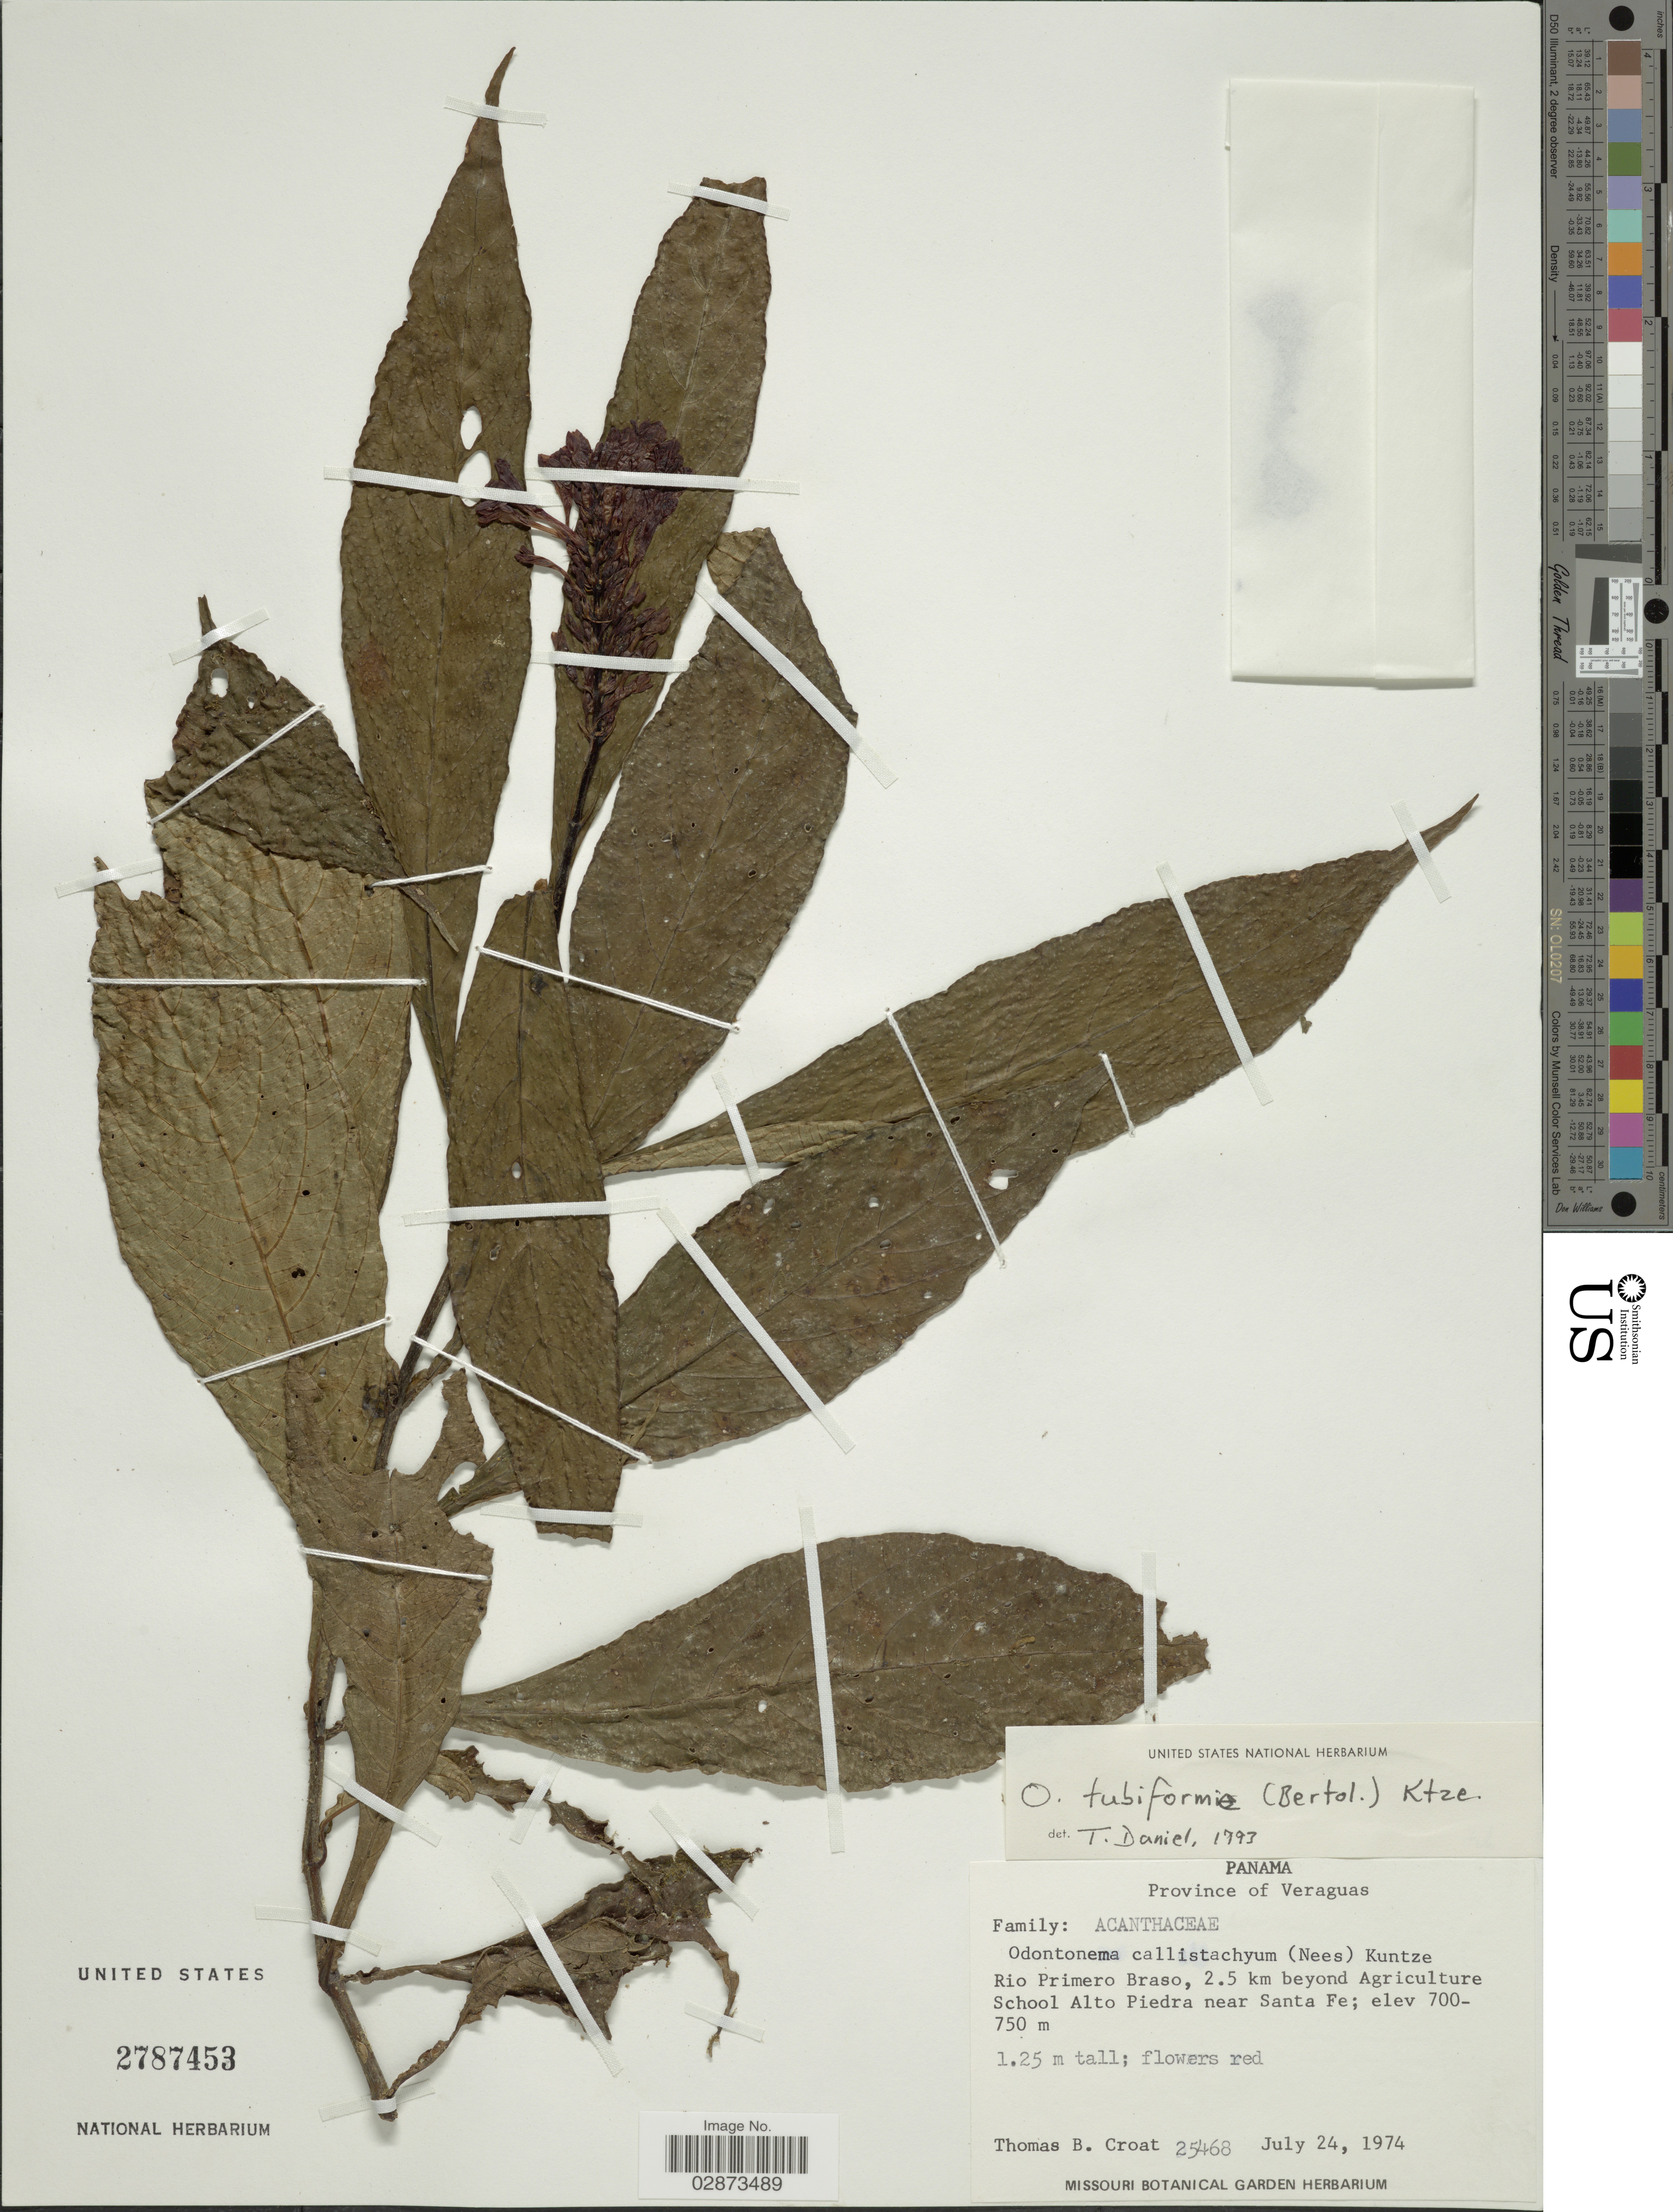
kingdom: Plantae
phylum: Tracheophyta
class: Magnoliopsida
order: Lamiales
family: Acanthaceae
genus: Odontonema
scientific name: Odontonema tubaeforme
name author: (Bertol.) Kuntze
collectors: T. B. Croat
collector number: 25468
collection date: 1974-07-24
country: Panama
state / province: Veraguas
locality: Rio Primero Braso, 2.5 km beyond Agriculture School Alto Piedra near Santa Fe.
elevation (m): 700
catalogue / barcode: US 2787453